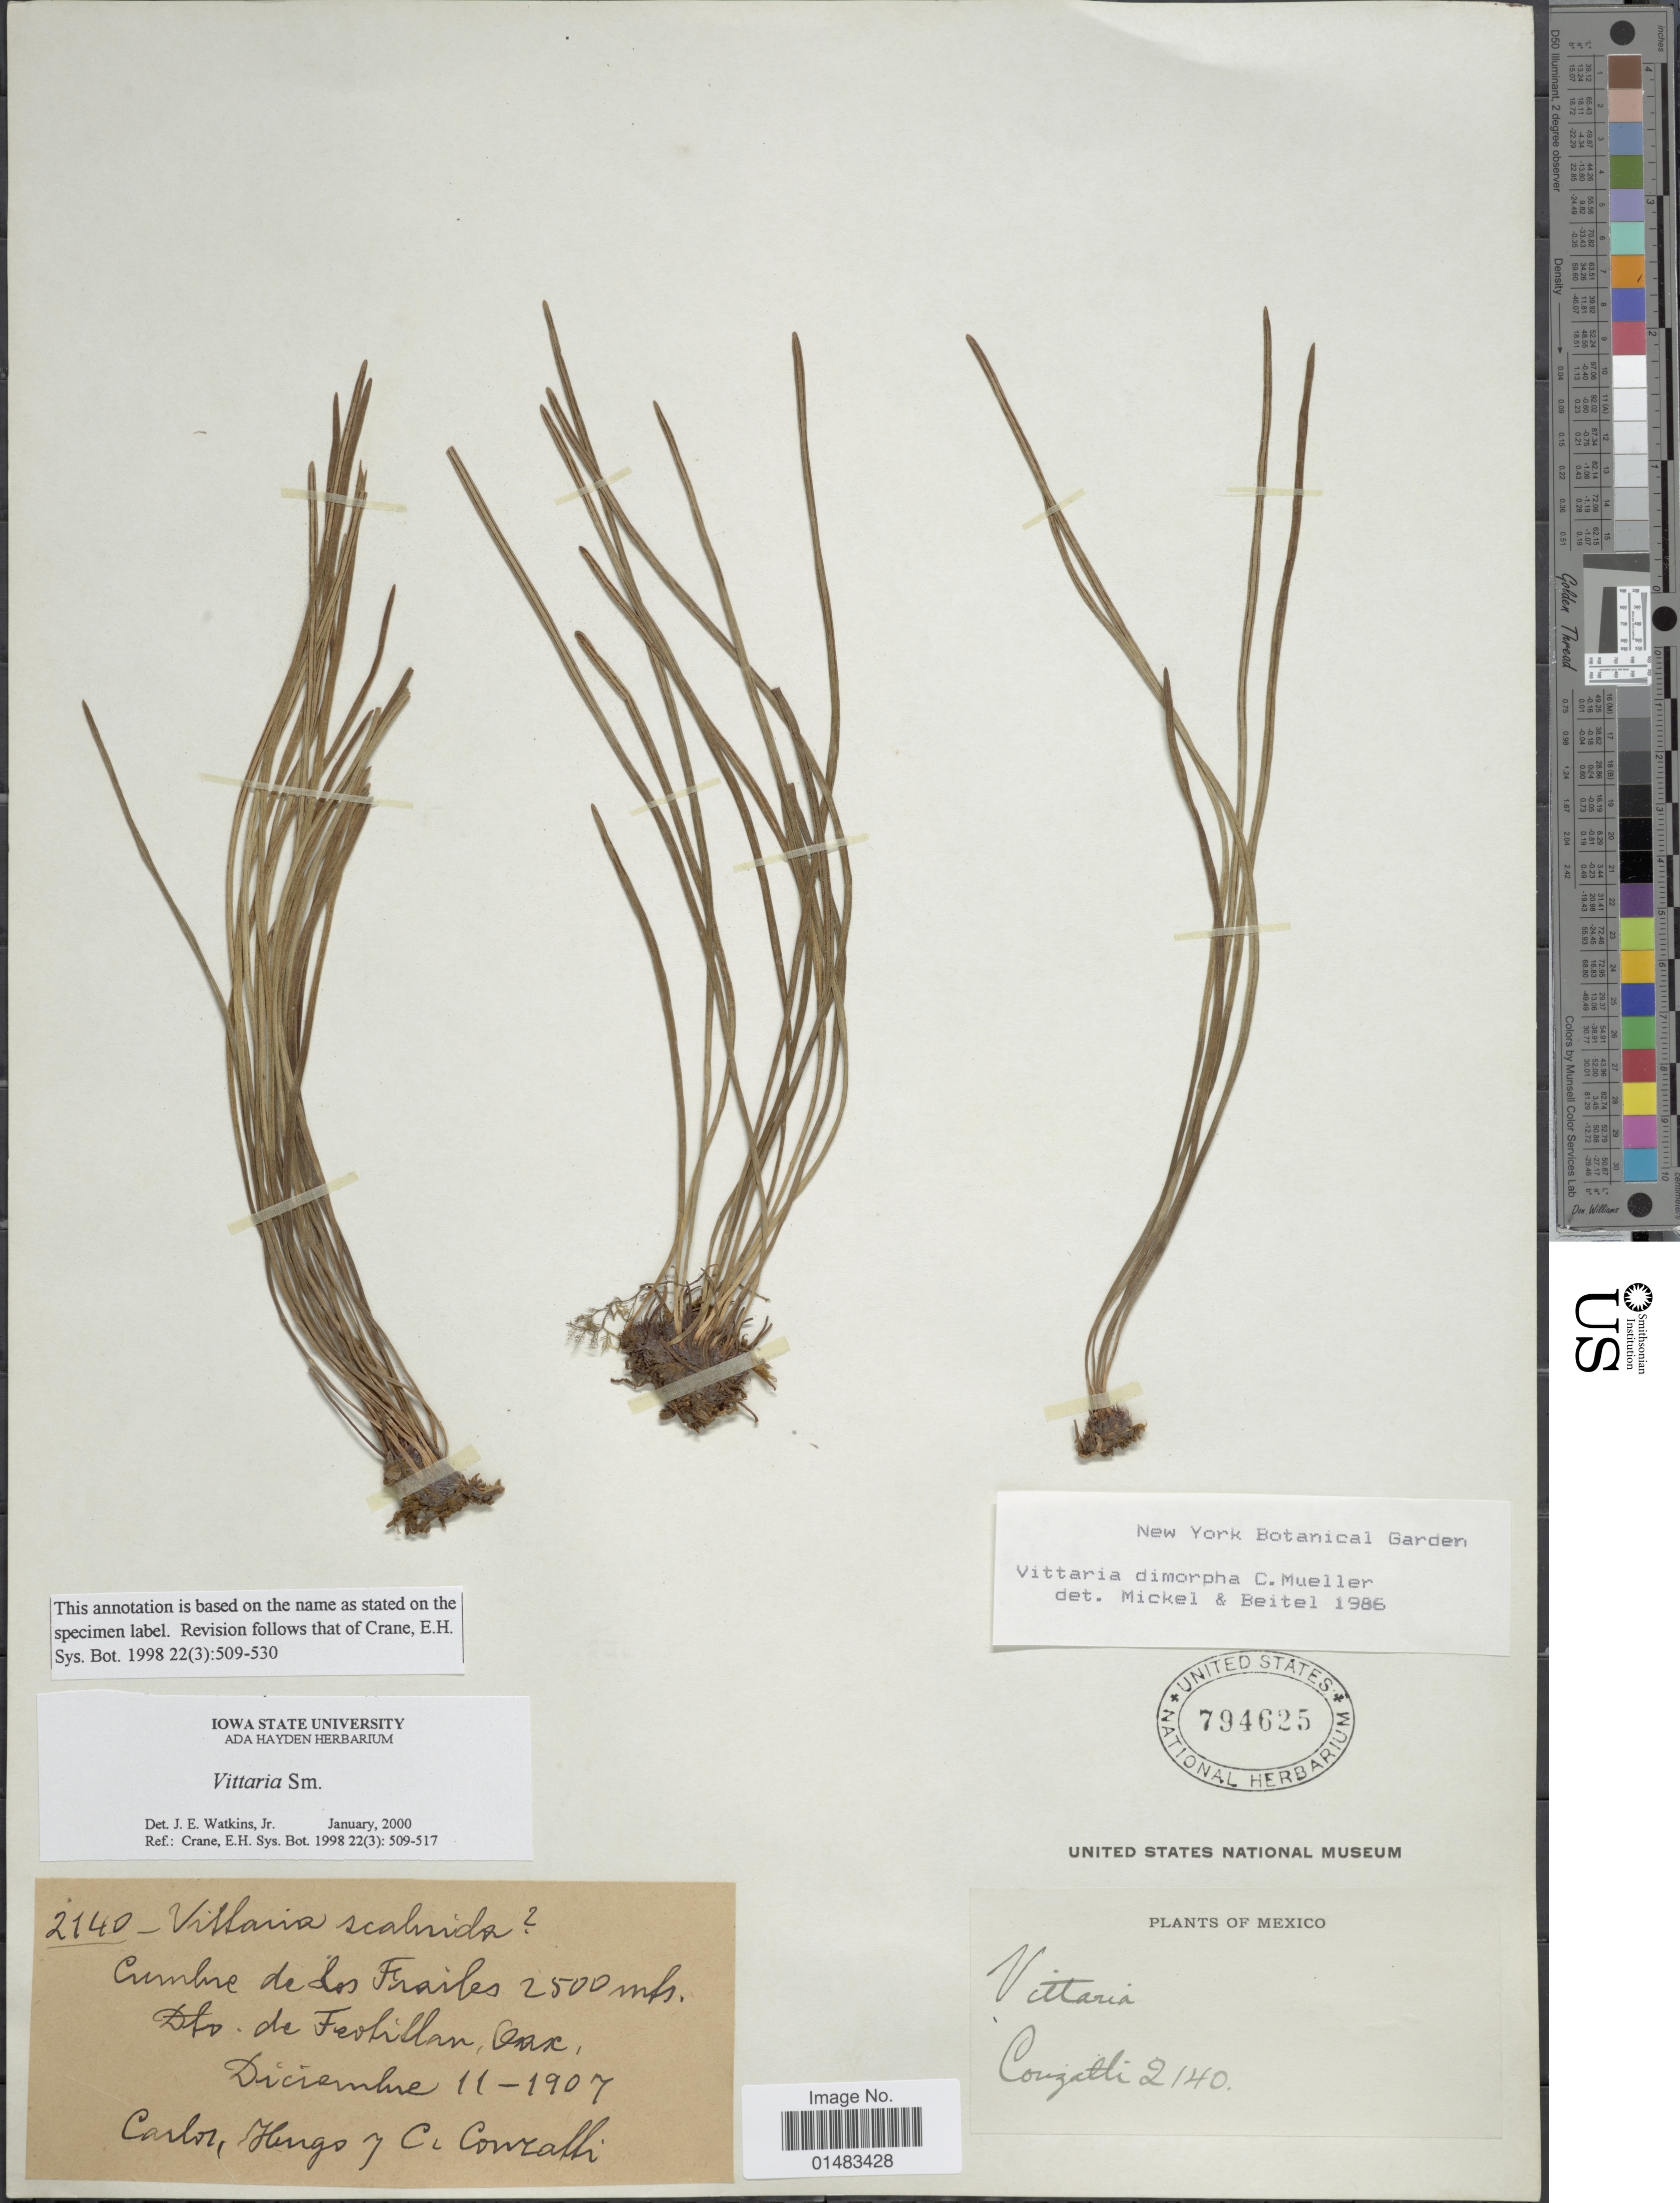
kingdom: Plantae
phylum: Tracheophyta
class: Polypodiopsida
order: Polypodiales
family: Pteridaceae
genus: Vittaria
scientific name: Vittaria dimorpha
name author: K. Müller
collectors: C. Hugo & C. Conralli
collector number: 2140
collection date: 1907-12-11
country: Mexico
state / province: Oaxaca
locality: Plants of Mexico, Cumbre de los Frailes 2500 mts. Dto. de Teotitlan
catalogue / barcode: US 794625